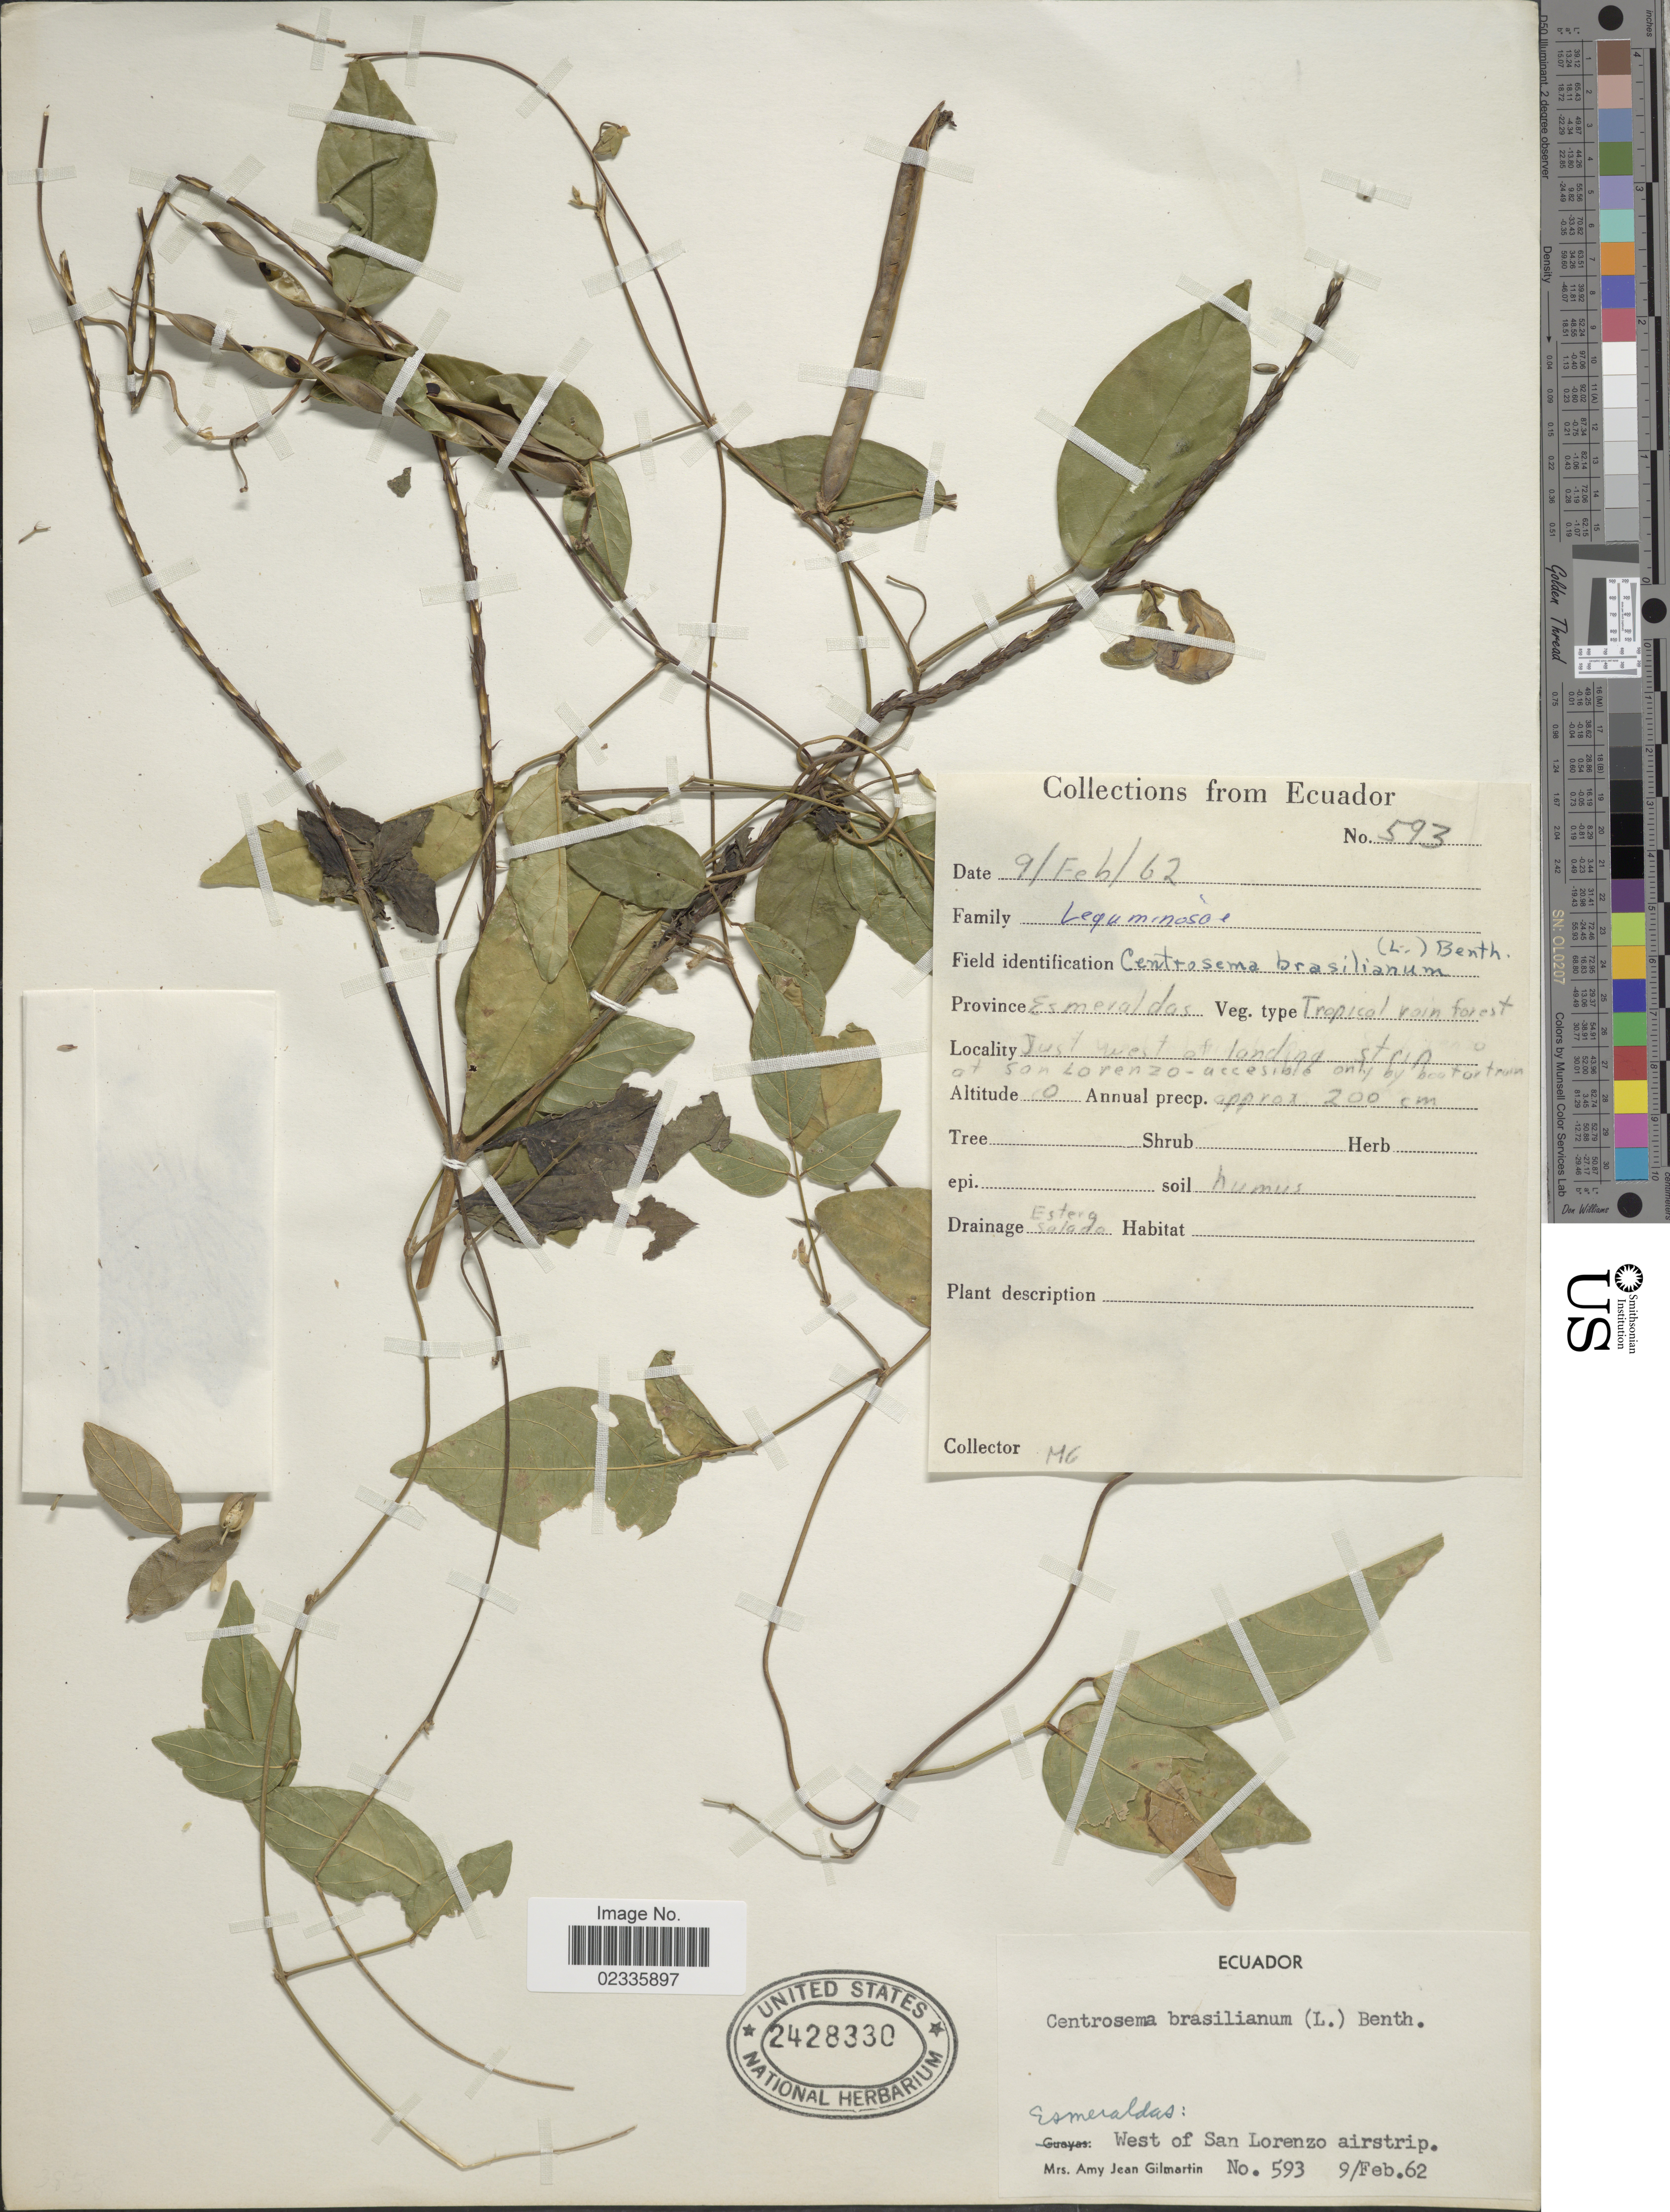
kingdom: Plantae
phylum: Tracheophyta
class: Magnoliopsida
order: Fabales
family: Fabaceae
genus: Centrosema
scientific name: Centrosema brasilianum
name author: (L.) Benth.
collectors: A. J. Gilmartin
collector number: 593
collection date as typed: Transcribed d/m/y: 9/2/62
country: Ecuador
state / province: Esmeraldas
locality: Just west of landing strip at San Lorenzo airstrip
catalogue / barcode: US 2428330